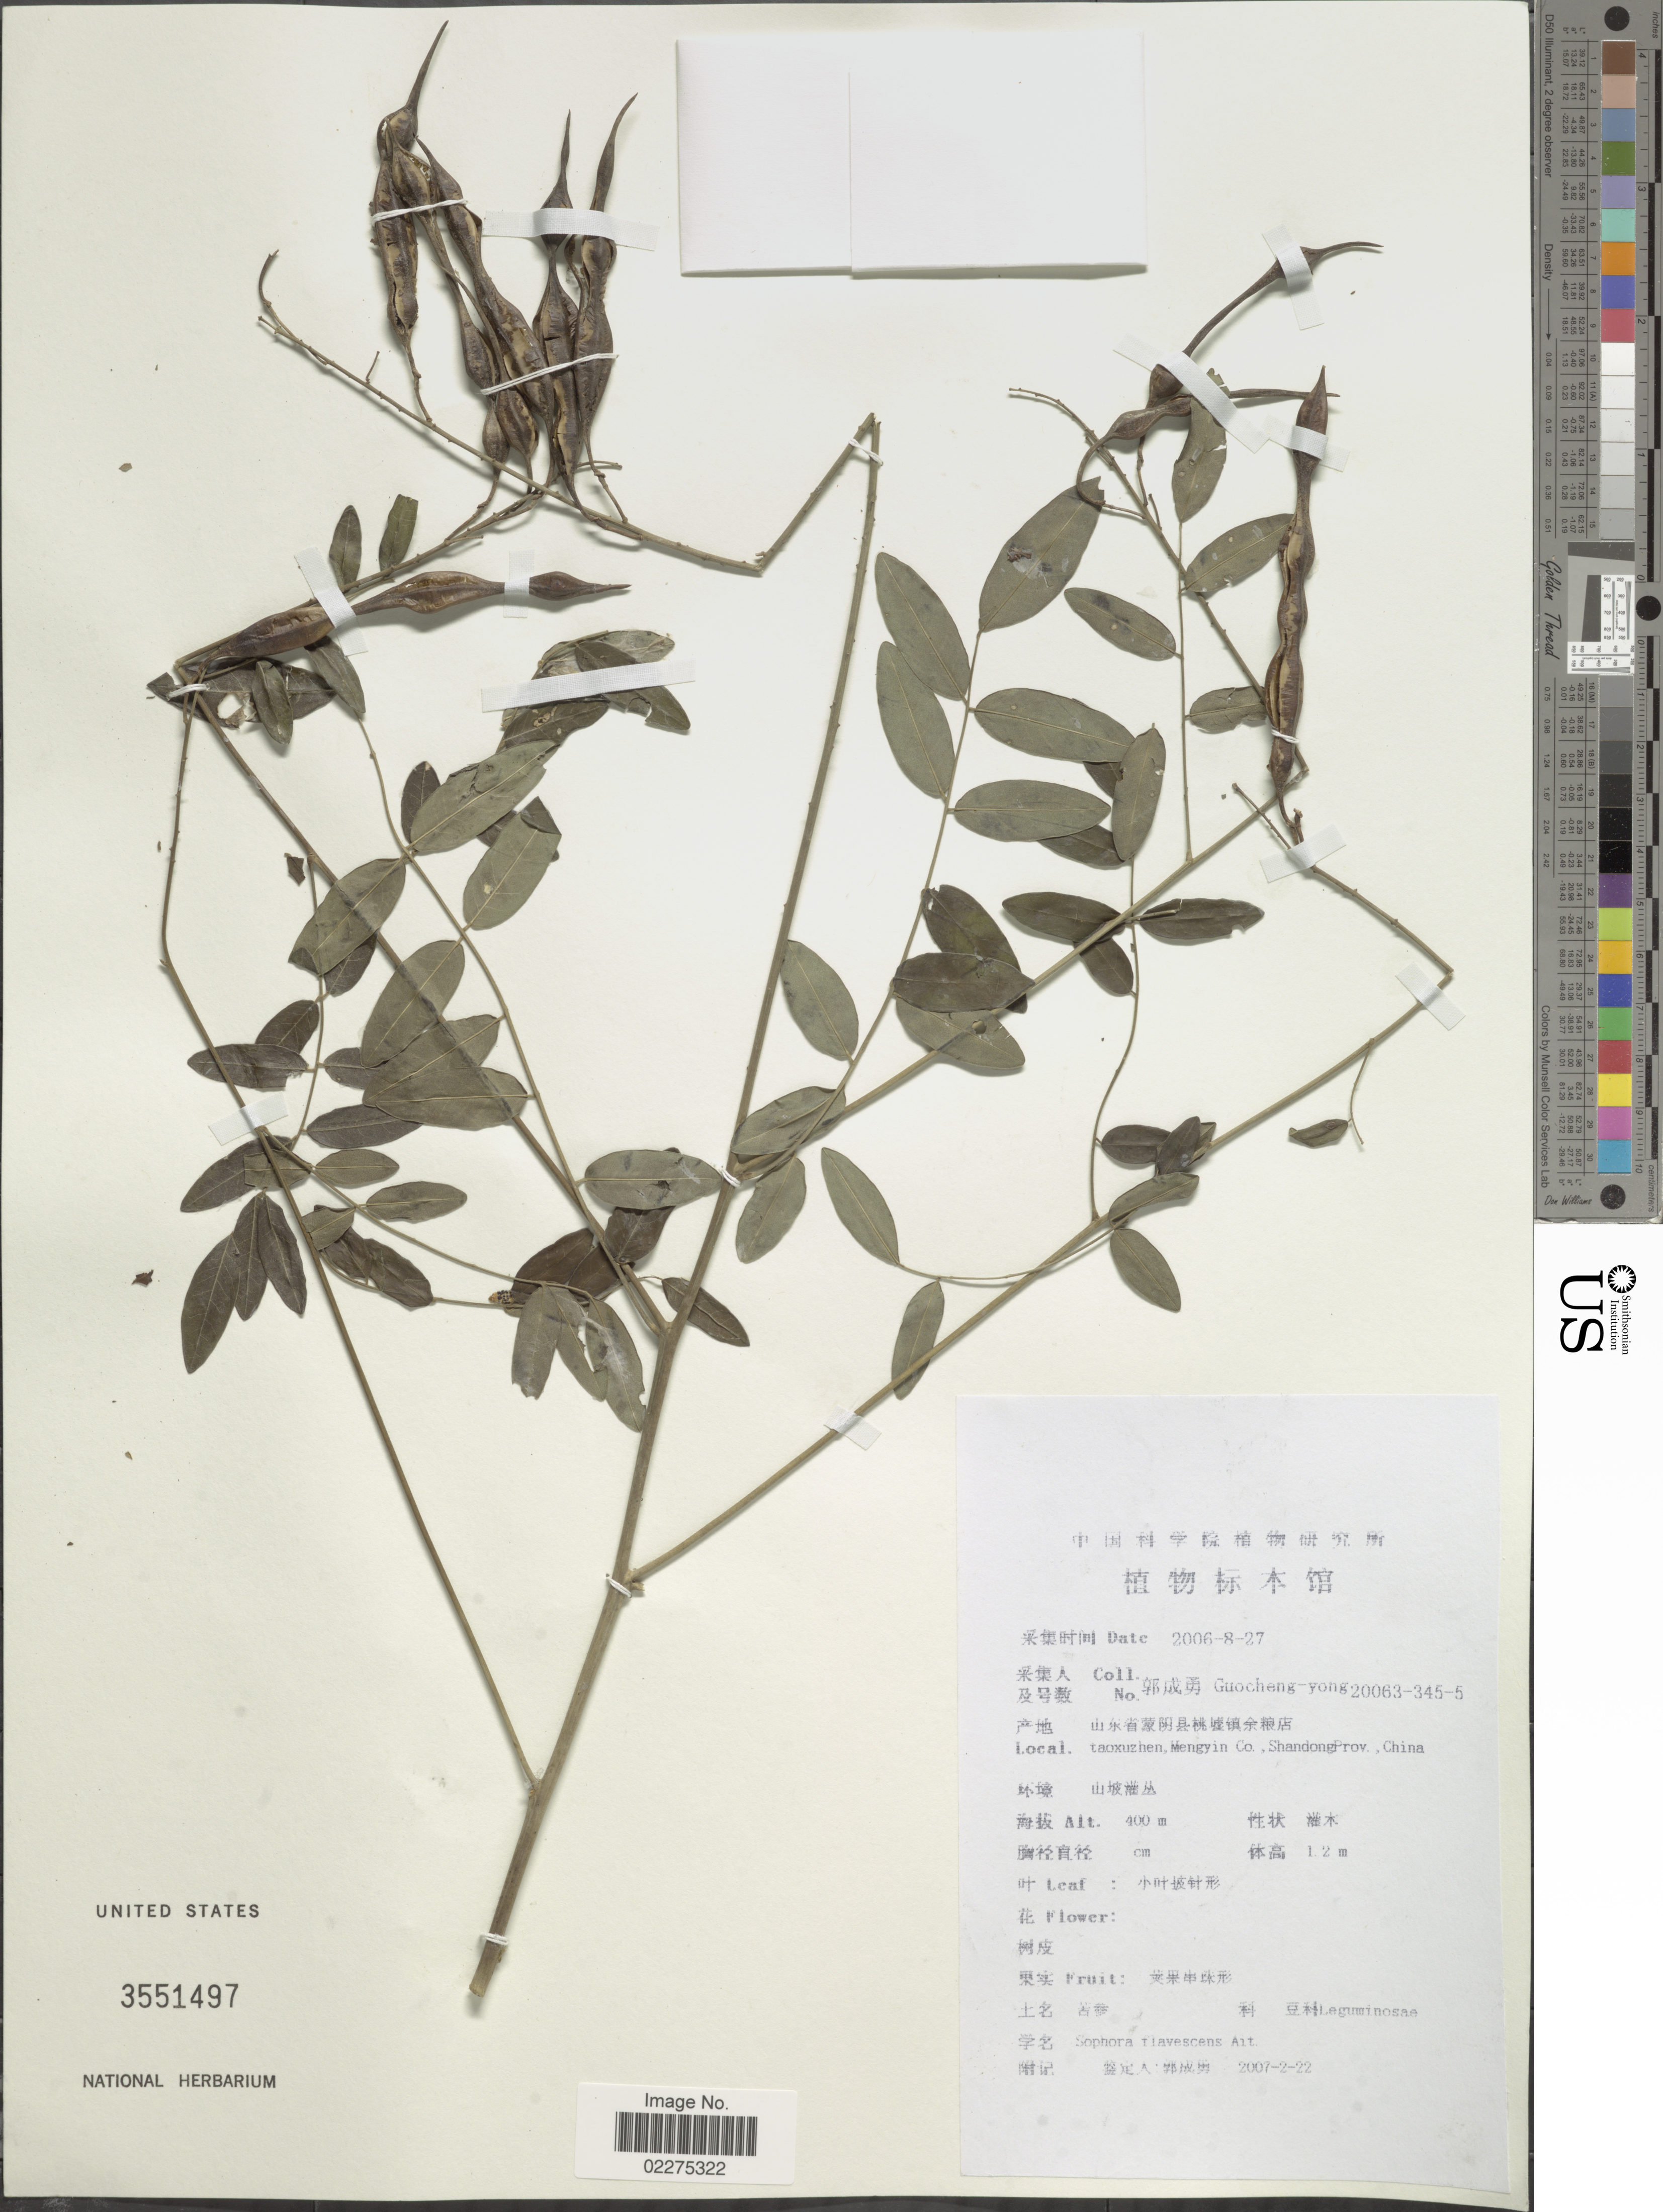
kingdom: Plantae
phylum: Tracheophyta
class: Magnoliopsida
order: Fabales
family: Fabaceae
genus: Sophora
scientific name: Sophora flavescens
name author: Aiton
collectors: Guo cheng-yong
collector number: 20063-345-5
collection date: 2006-08-27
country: China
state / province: Shandong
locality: Taoxuzhen, Mengyin Co.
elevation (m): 400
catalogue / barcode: US 3551497